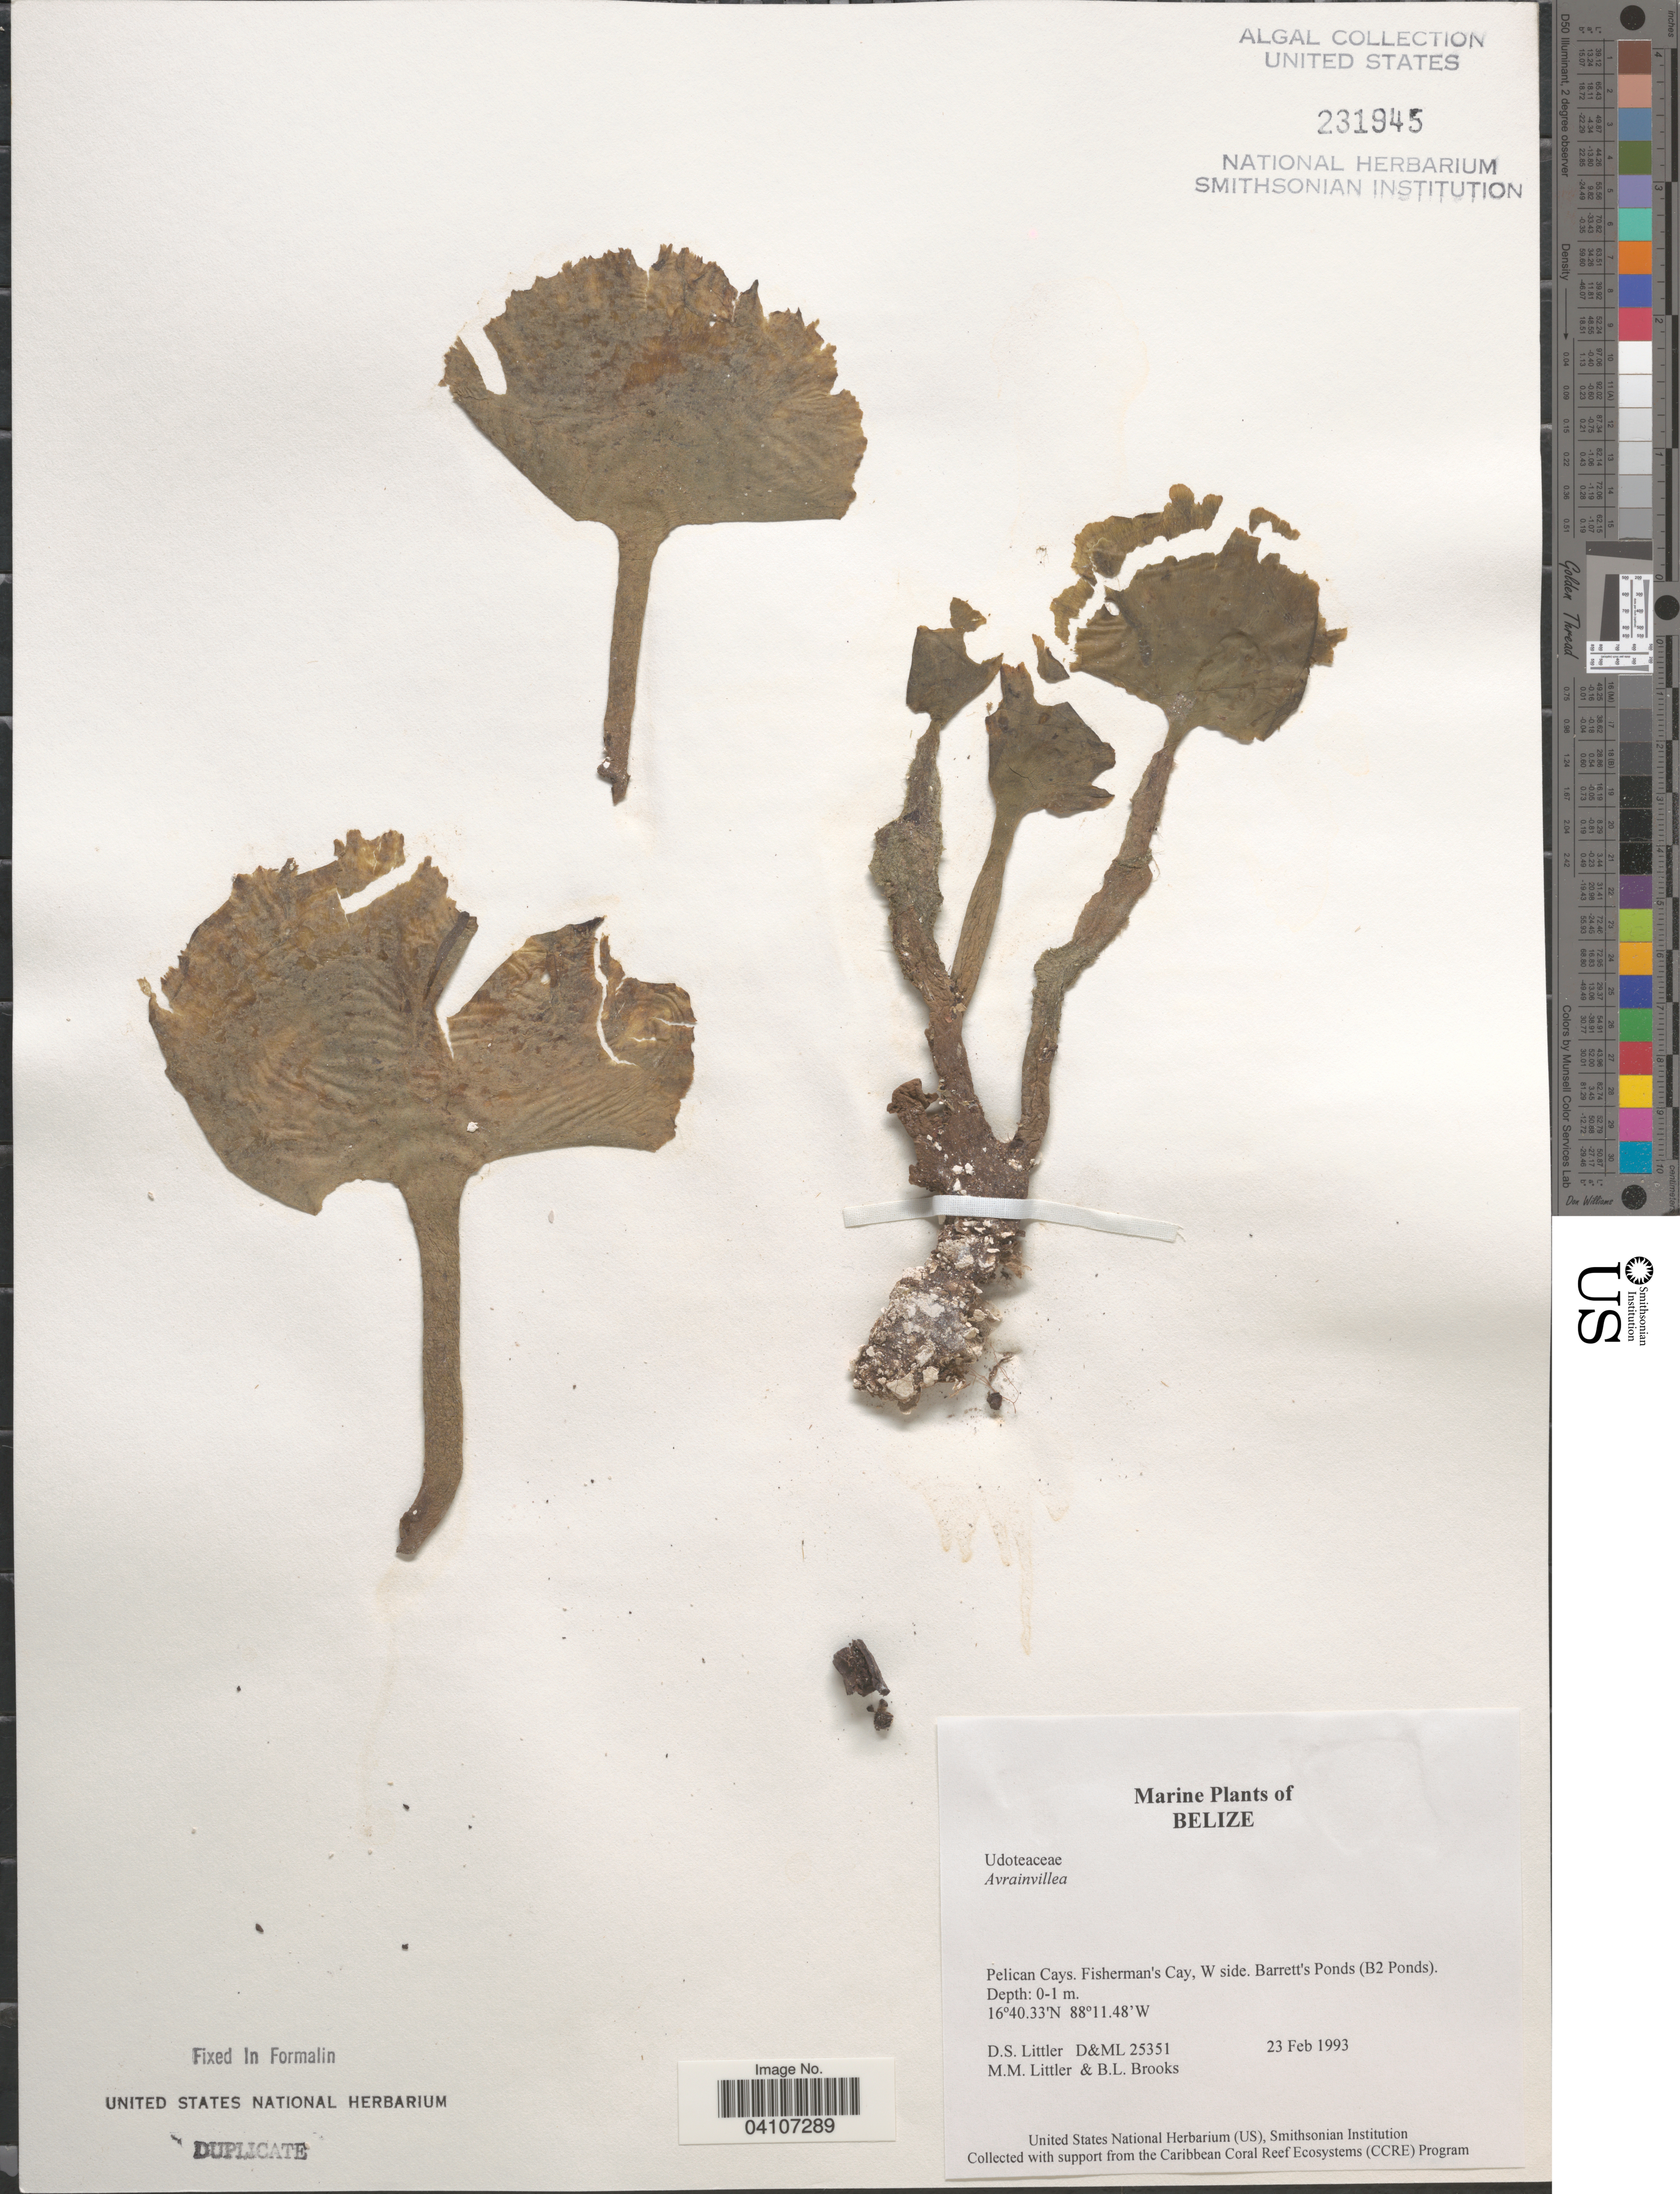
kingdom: Plantae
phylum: Chlorophyta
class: Ulvophyceae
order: Bryopsidales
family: Dichotomosiphonaceae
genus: Avrainvillea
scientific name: Avrainvillea sp.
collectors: D. S. Littler & B. Brooks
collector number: D&ML25351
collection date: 1993-02-23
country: Belize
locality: Pelican Cays. Fisherman's Cay, W side. Barett's Ponds (B2 Ponds).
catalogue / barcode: US 231945